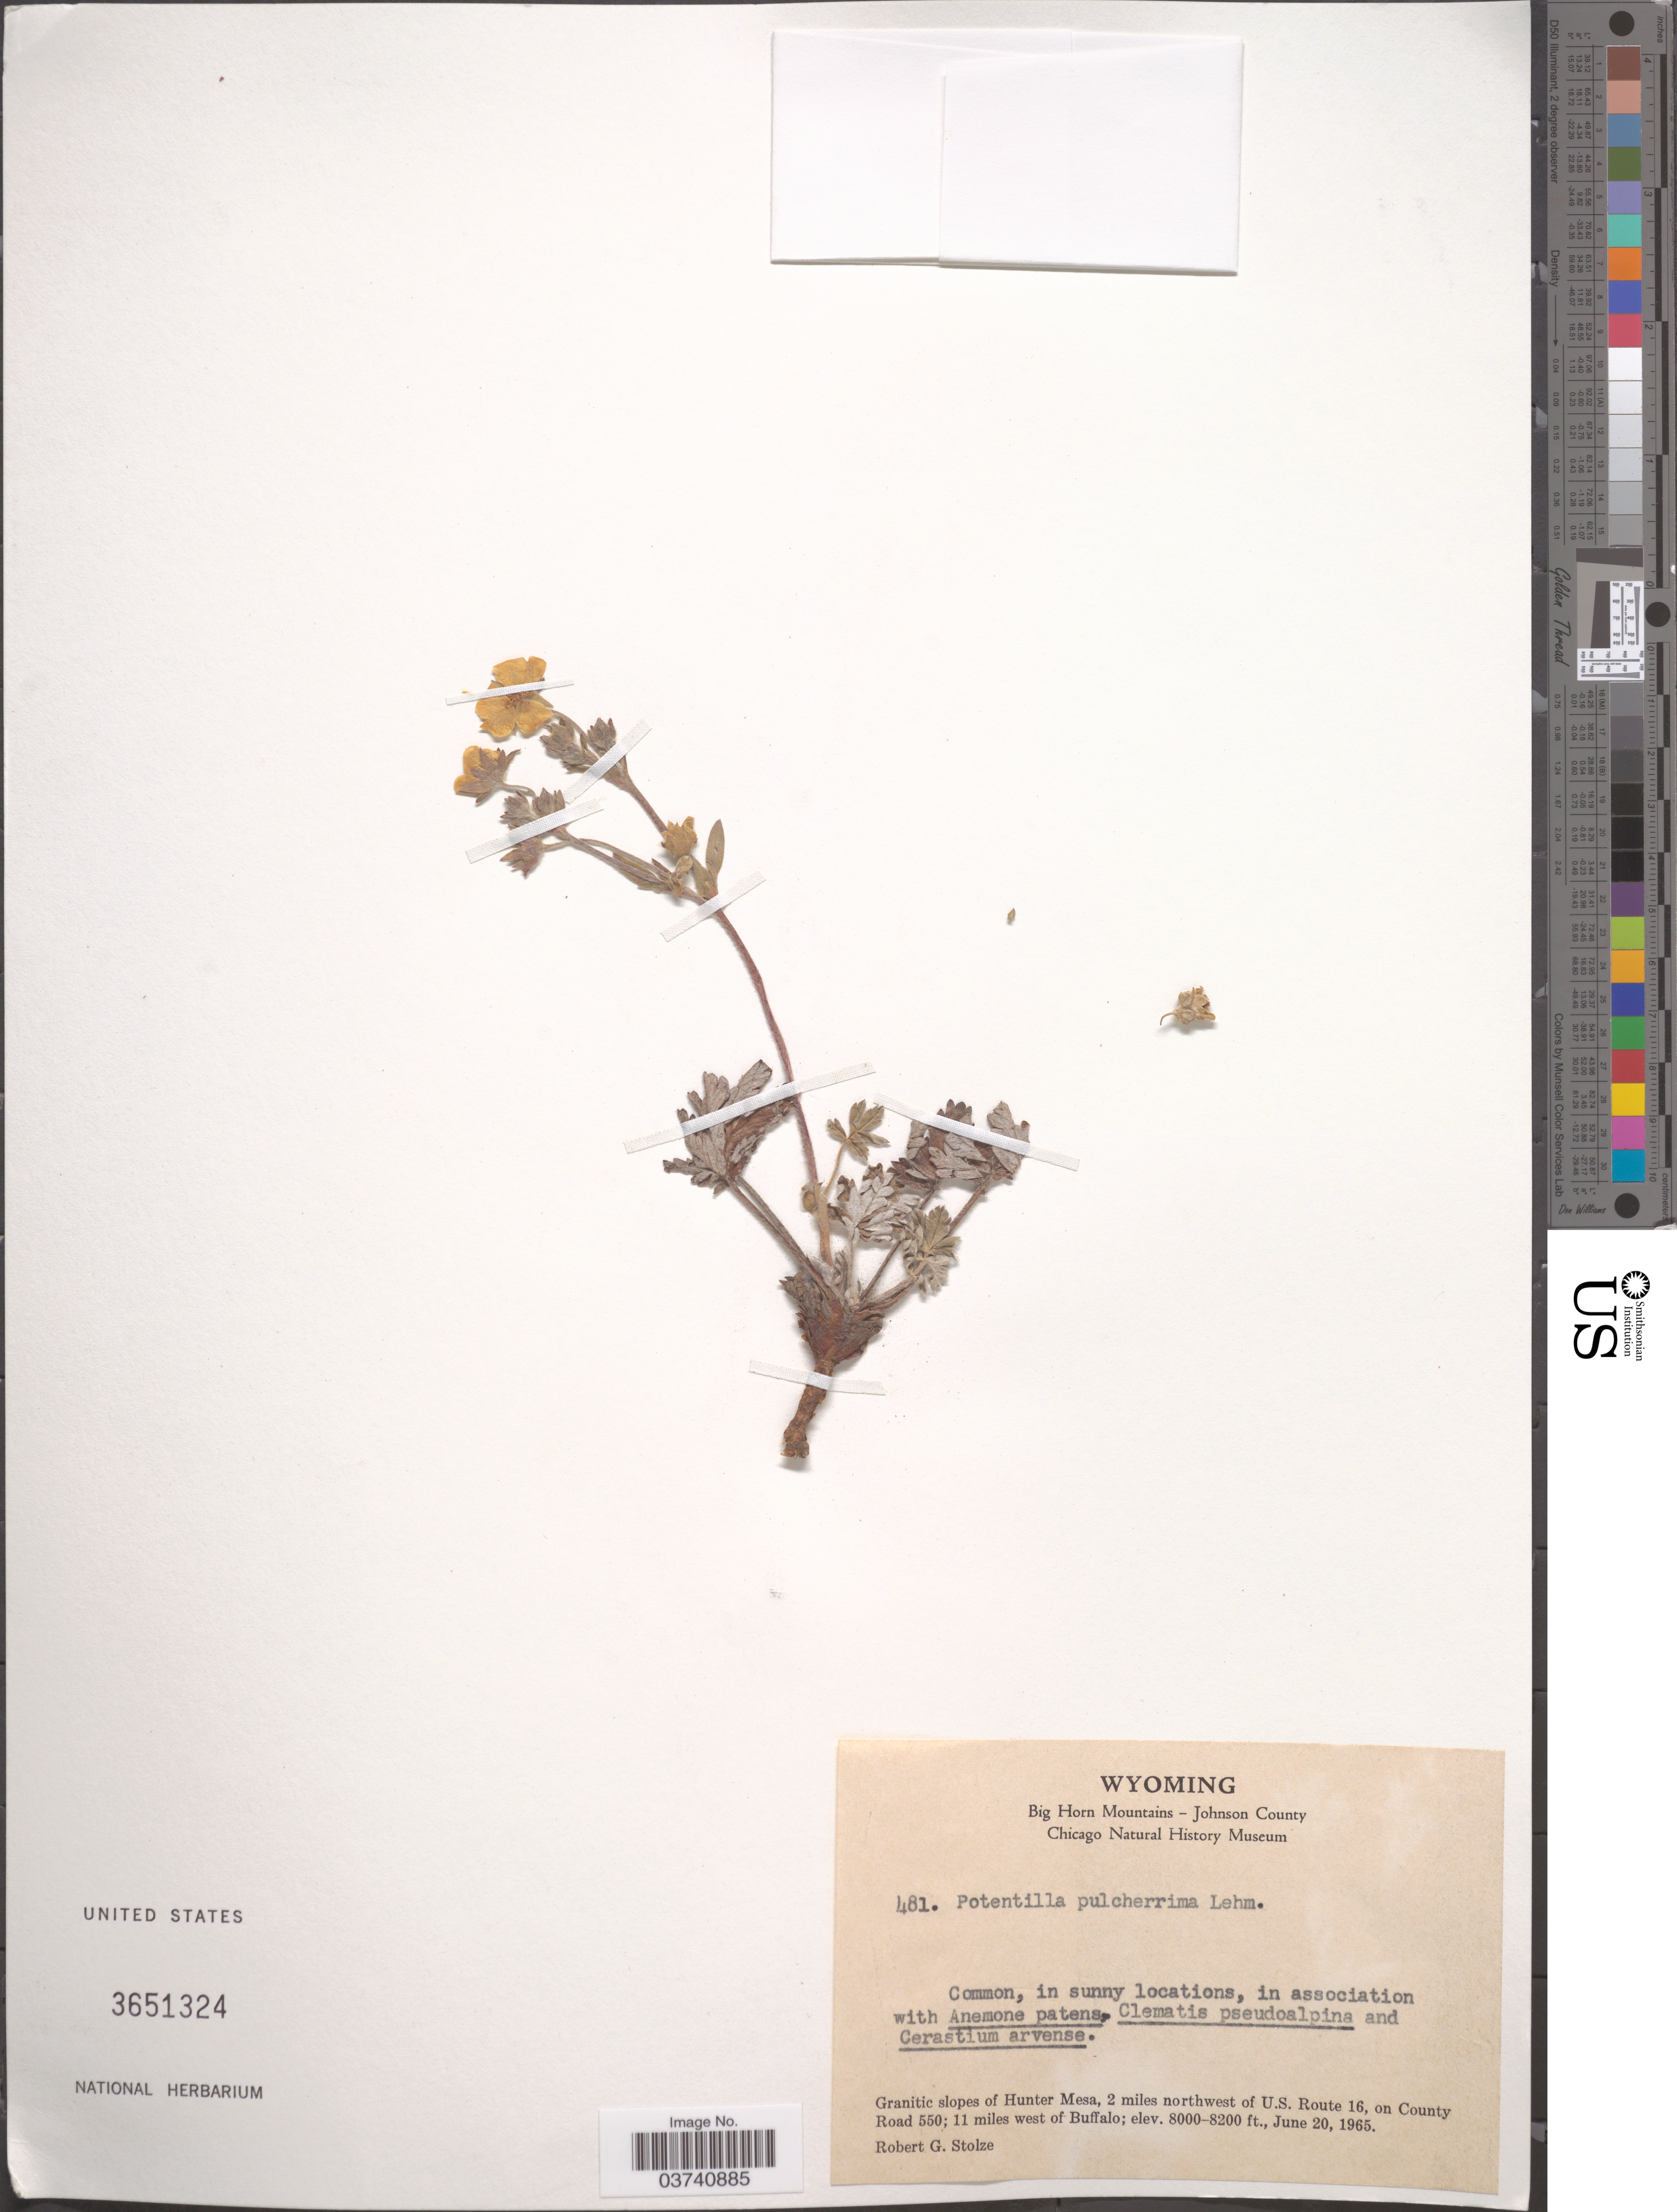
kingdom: Plantae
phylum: Tracheophyta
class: Magnoliopsida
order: Rosales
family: Rosaceae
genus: Potentilla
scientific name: Potentilla pulcherrima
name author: Lehm.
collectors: R. G. Stolze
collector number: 481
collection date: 1965-06-20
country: United States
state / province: Wyoming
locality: Big Horn Mountains - Johnson County. Granitic slopes of Hunter Mesa, 2 miles northwest of U.S. Route 16, on County Road 550; 11 miles west of Buffalo.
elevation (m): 2438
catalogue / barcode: US 3651324